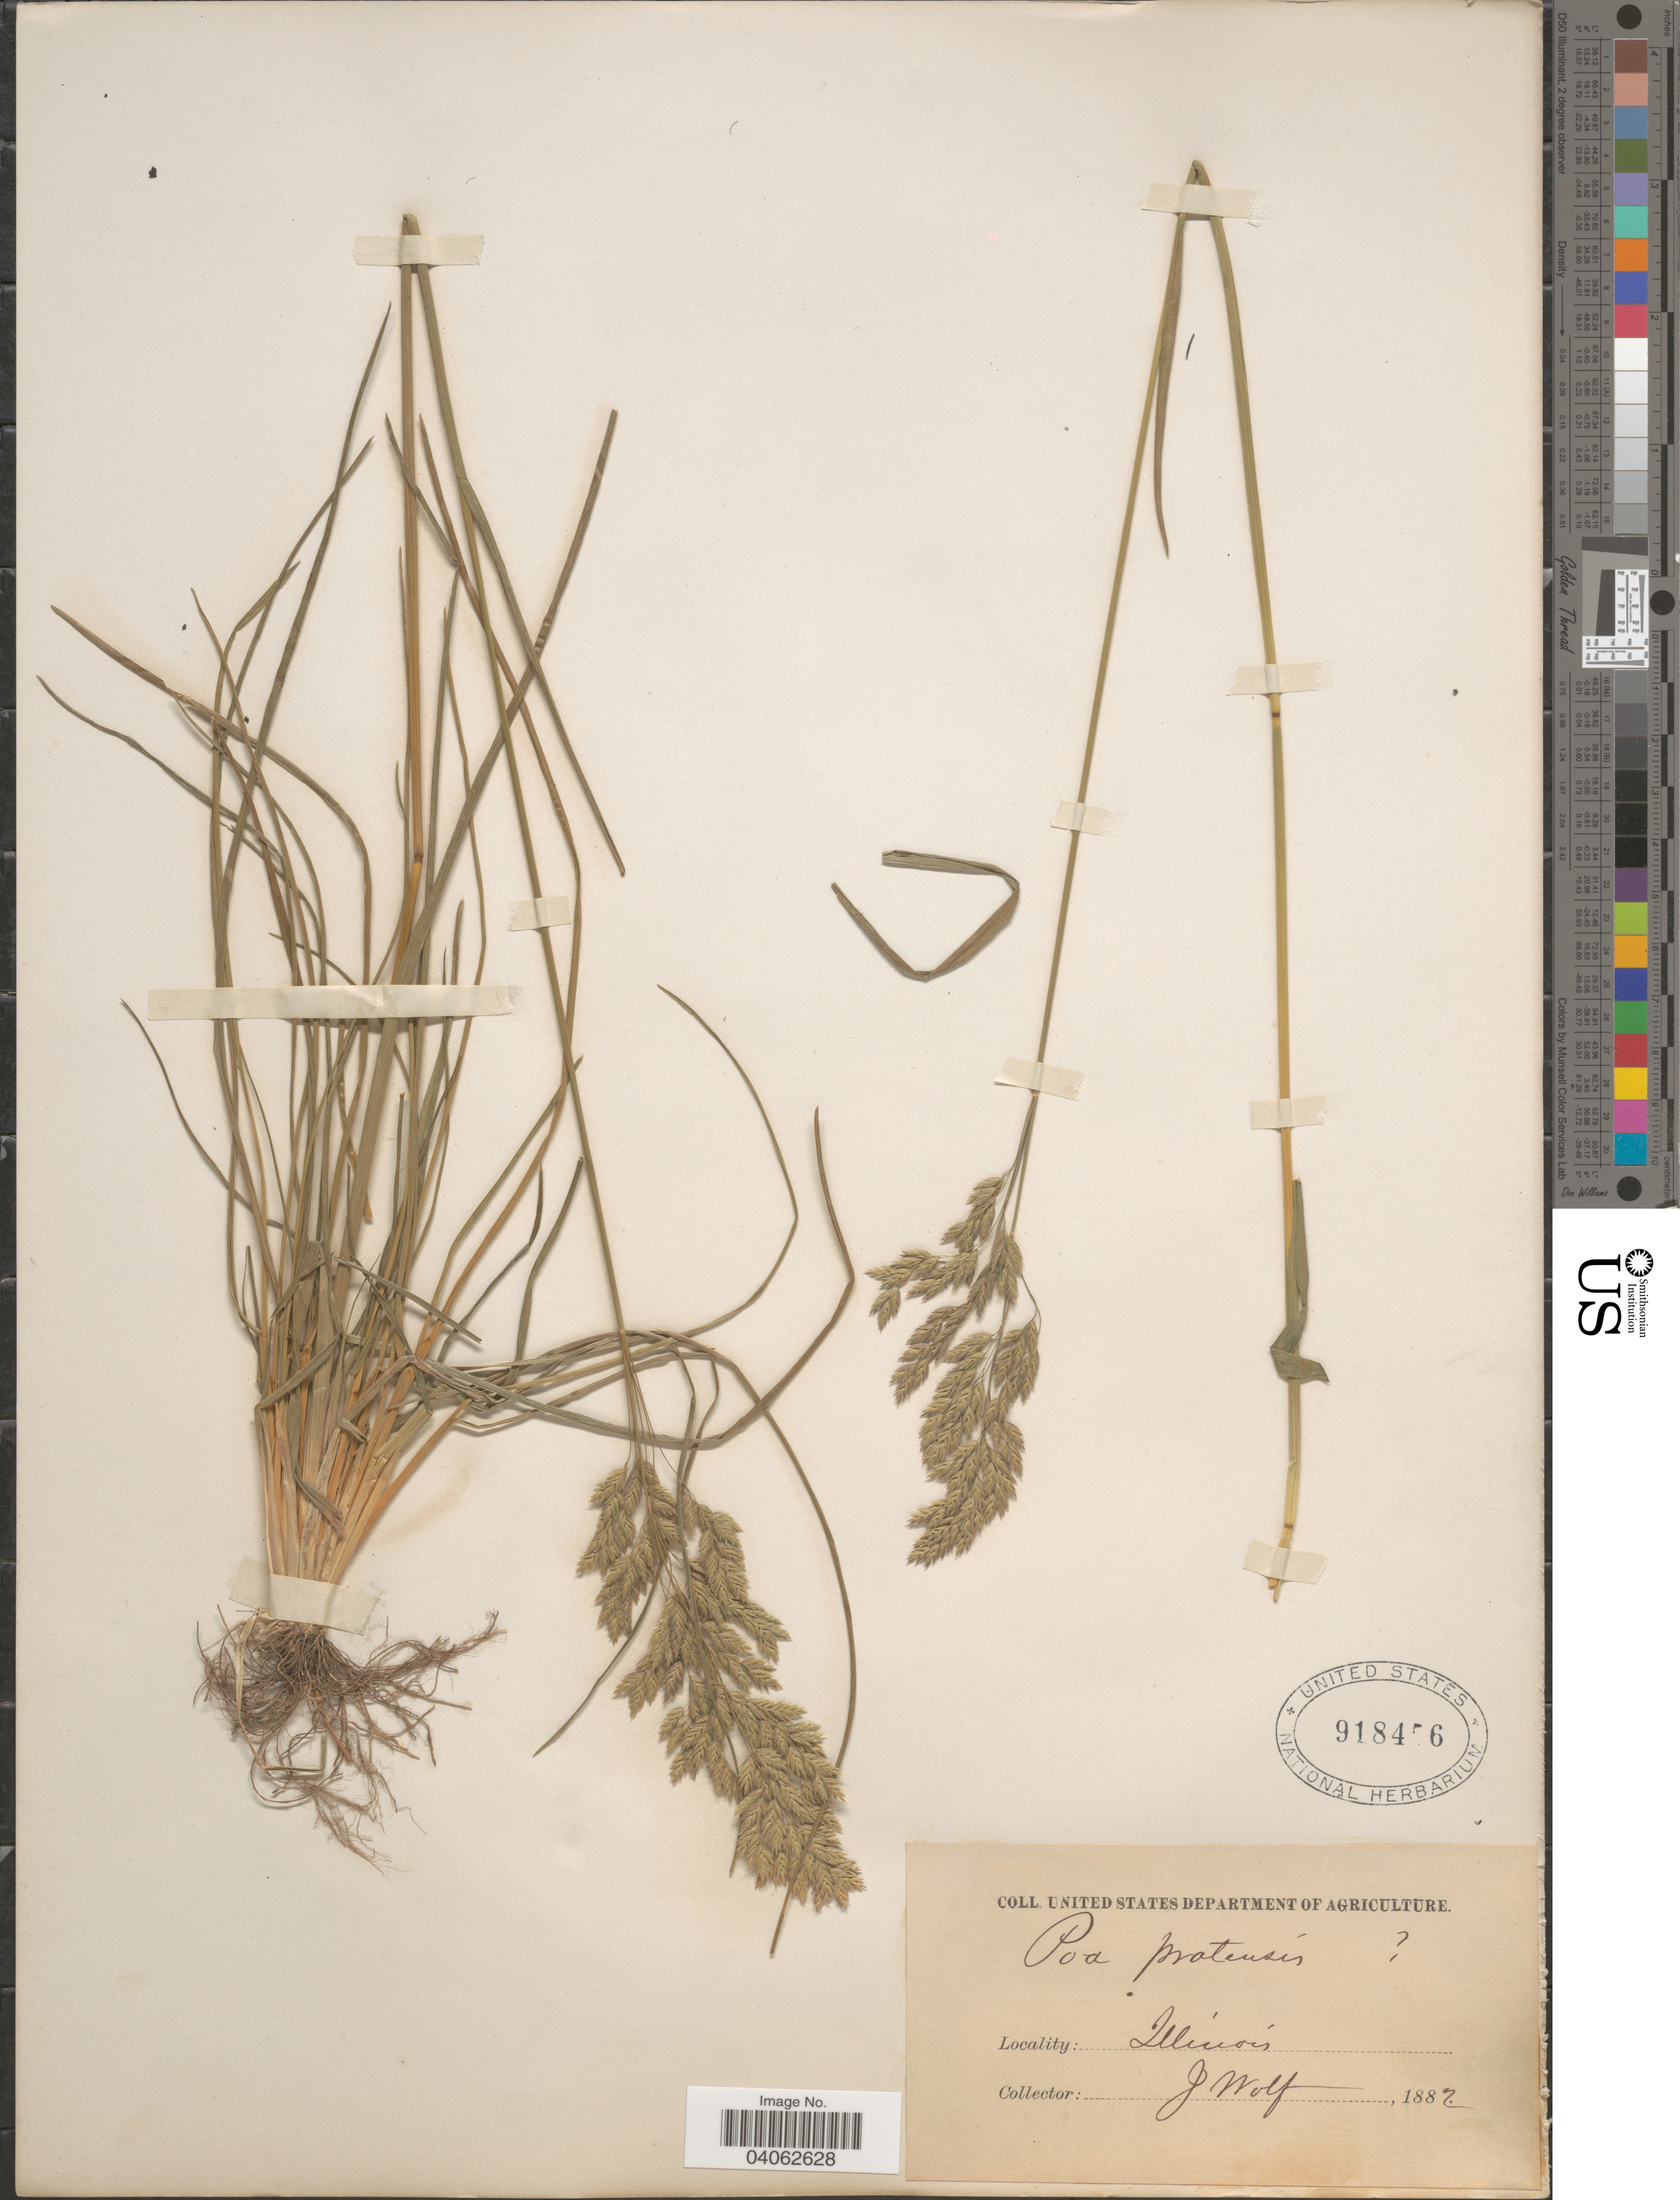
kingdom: Plantae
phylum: Tracheophyta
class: Liliopsida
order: Poales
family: Poaceae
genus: Poa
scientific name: Poa pratensis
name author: L.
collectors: J. Wolf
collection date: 1882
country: United States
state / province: Illinois